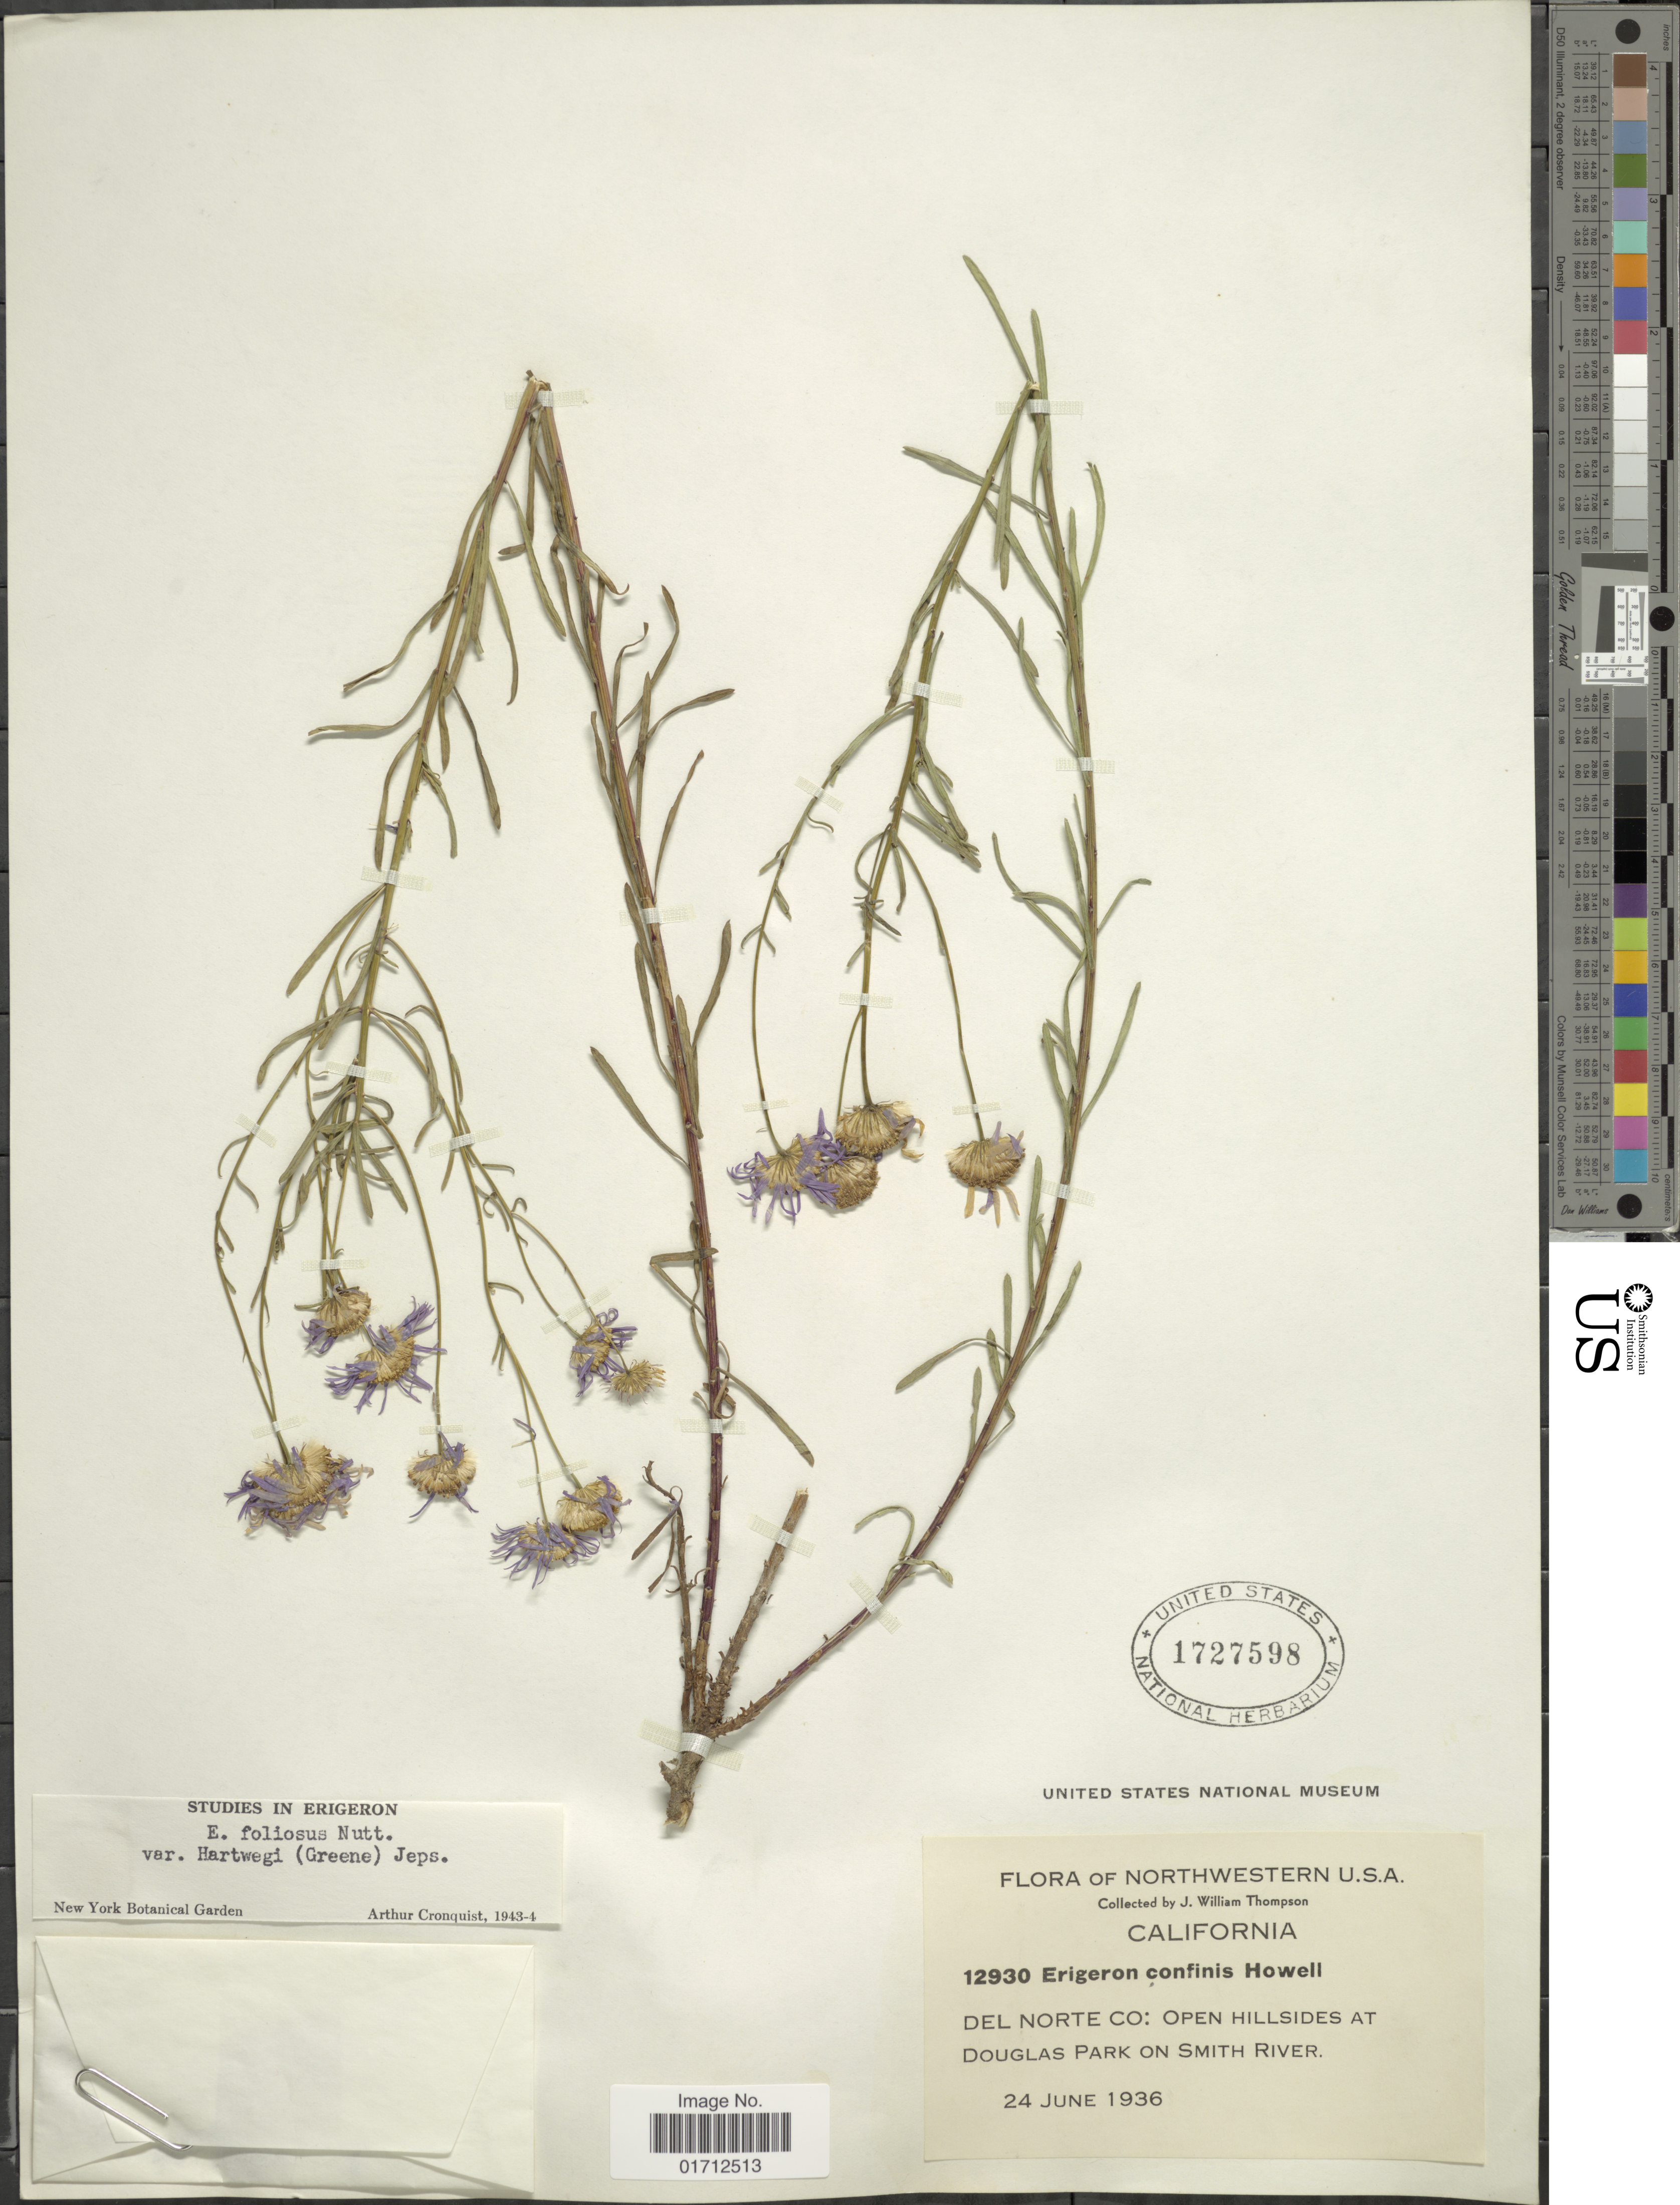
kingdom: Plantae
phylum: Tracheophyta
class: Magnoliopsida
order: Asterales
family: Asteraceae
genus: Erigeron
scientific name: Erigeron foliosus var. hartwegii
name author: (Greene) Jeps.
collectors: J. W. Thompson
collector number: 12930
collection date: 1936-06-24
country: United States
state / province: California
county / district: Del Norte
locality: Northwestern U.S.A., Del Norte Co: at Douglas Park on Smith River.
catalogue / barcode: US 1727598